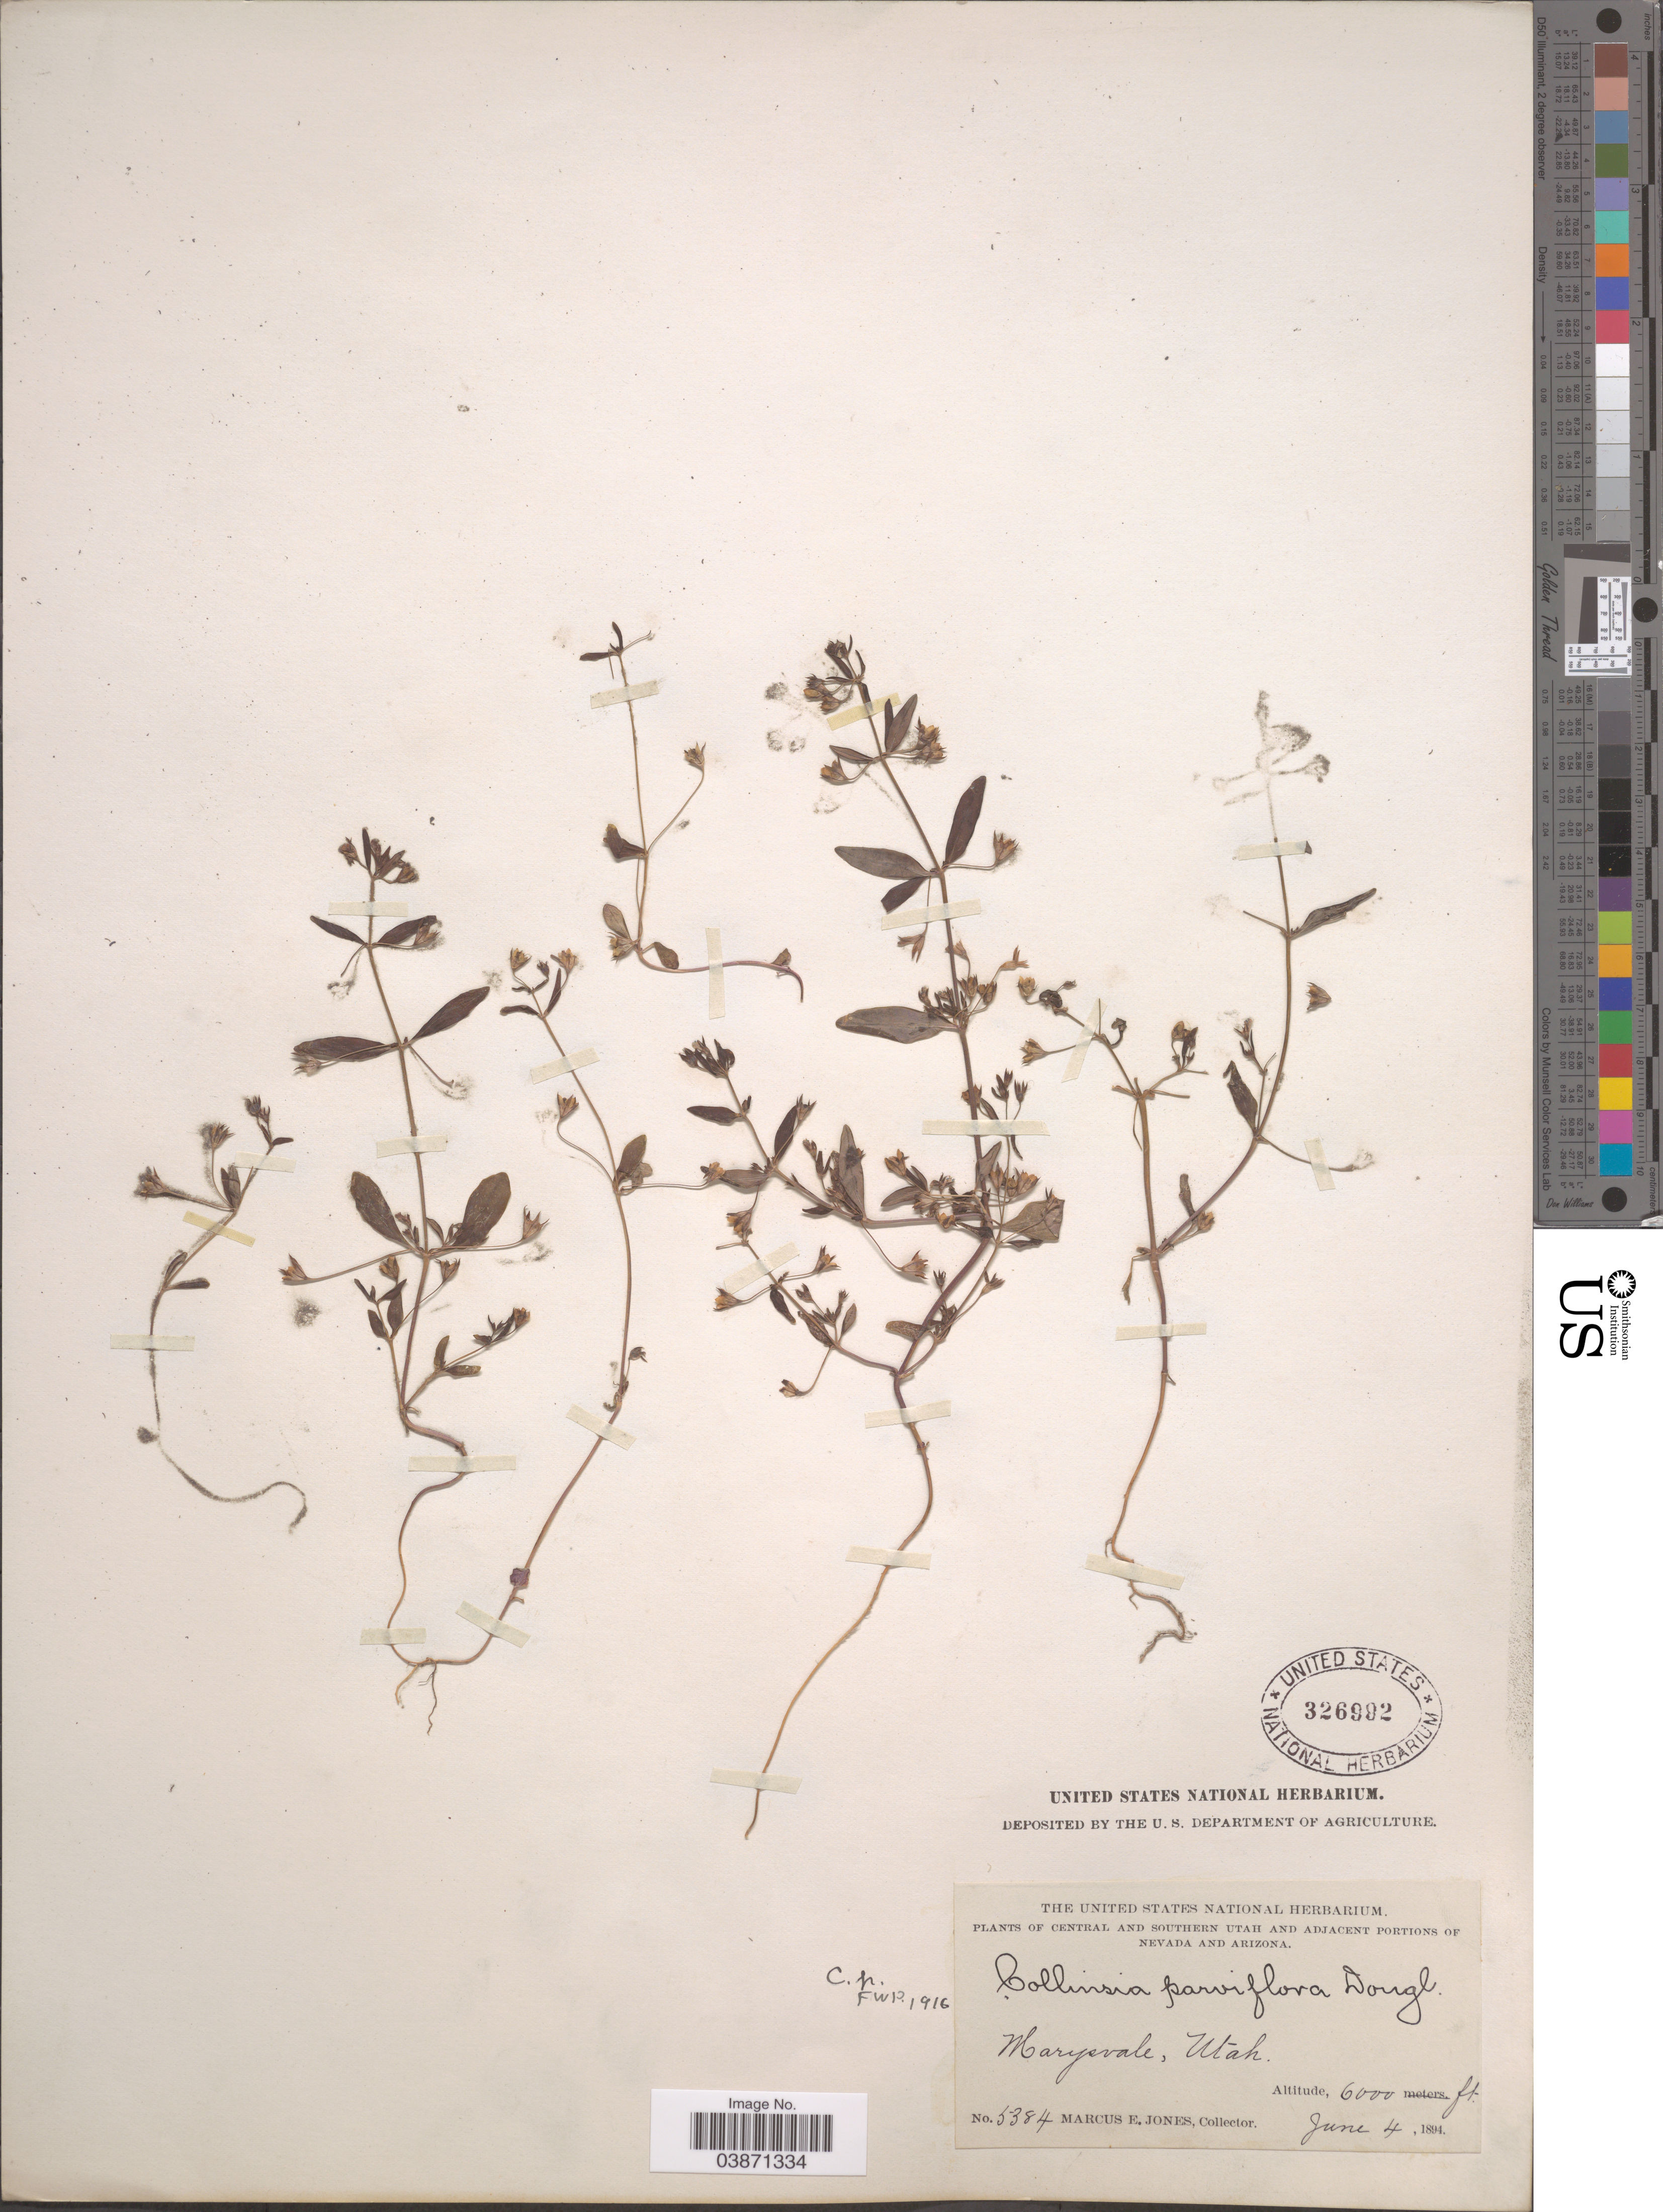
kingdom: Plantae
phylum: Tracheophyta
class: Magnoliopsida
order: Lamiales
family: Plantaginaceae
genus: Collinsia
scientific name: Collinsia parviflora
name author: Douglas ex Lindl.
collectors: M. E. Jones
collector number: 5384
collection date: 1894-06-04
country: United States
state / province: Utah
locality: Central and Southern Utah. Marysvale.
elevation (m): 1829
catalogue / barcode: US 326992